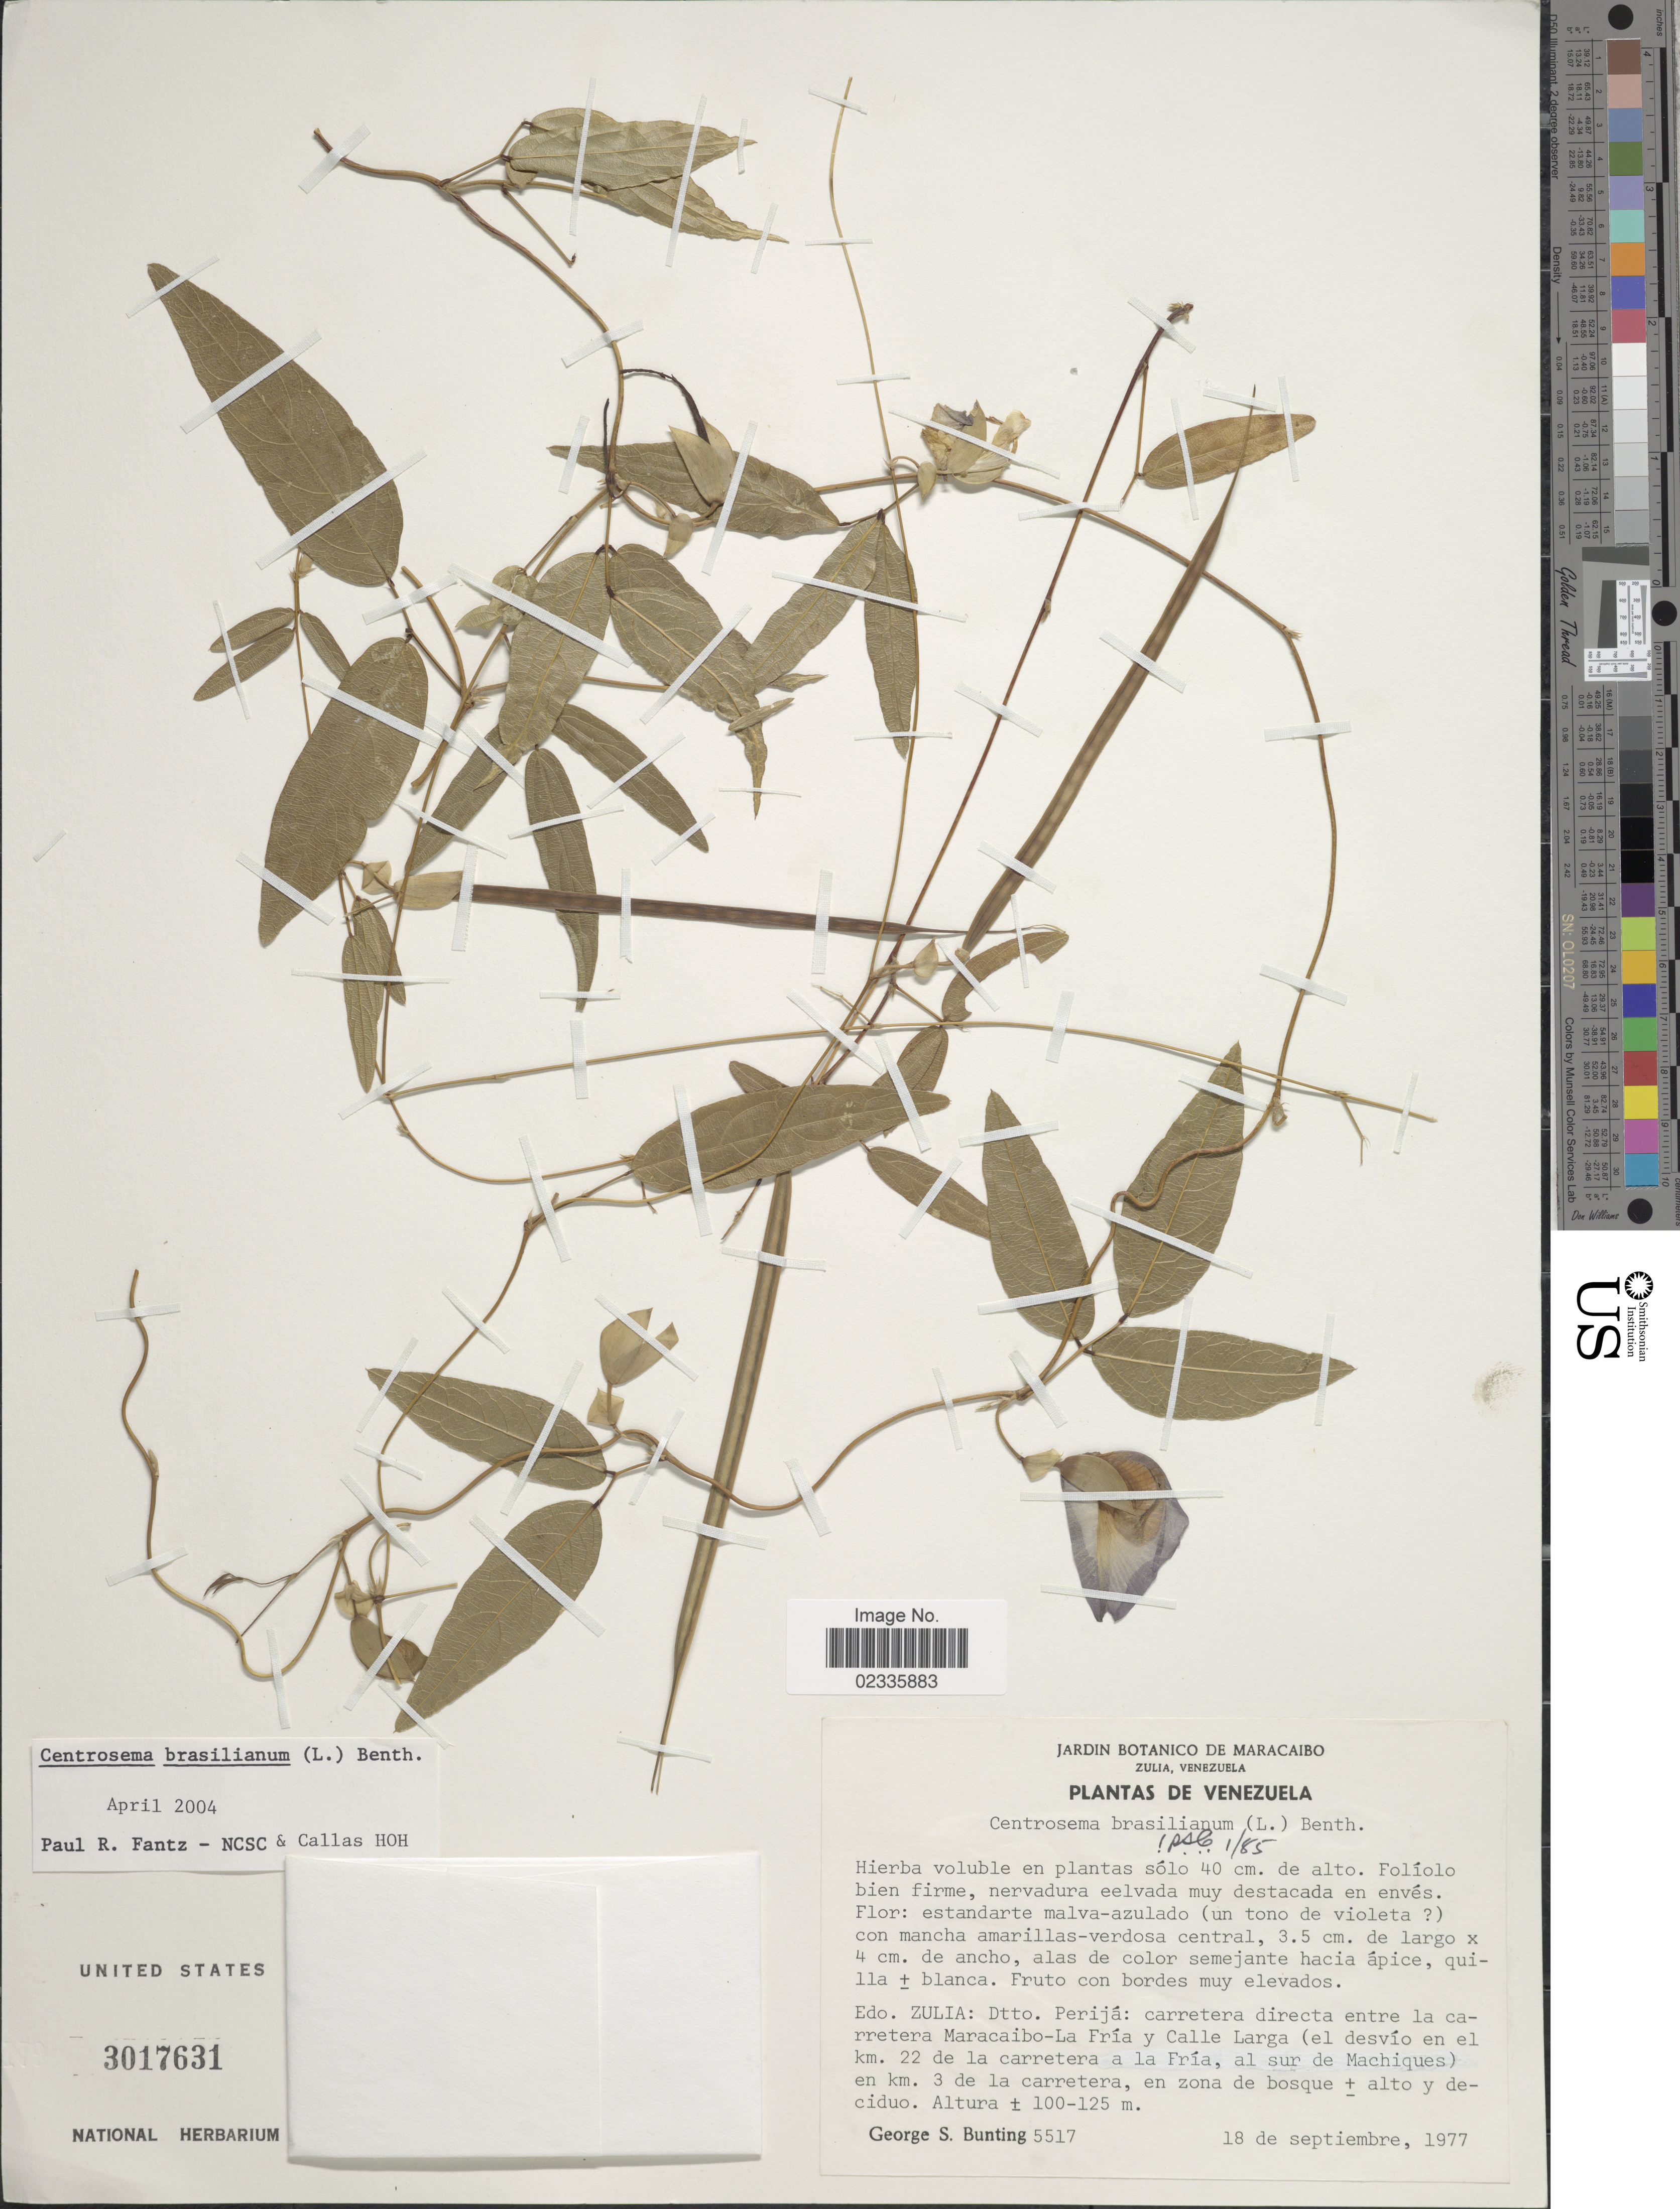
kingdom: Plantae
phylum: Tracheophyta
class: Magnoliopsida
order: Fabales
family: Fabaceae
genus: Centrosema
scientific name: Centrosema brasilianum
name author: (L.) Benth.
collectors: G. S. Bunting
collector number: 5517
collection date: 1977-09-18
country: Venezuela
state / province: Zulia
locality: Dtto. Perijá: carretera directa entre la carretera Maracaibo-La Fría y Calle Larga (el desvío en el km. 22 de la carretera a la Fría, al sur de Machiques) en km. 3 de la carretera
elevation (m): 100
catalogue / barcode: US 3017631